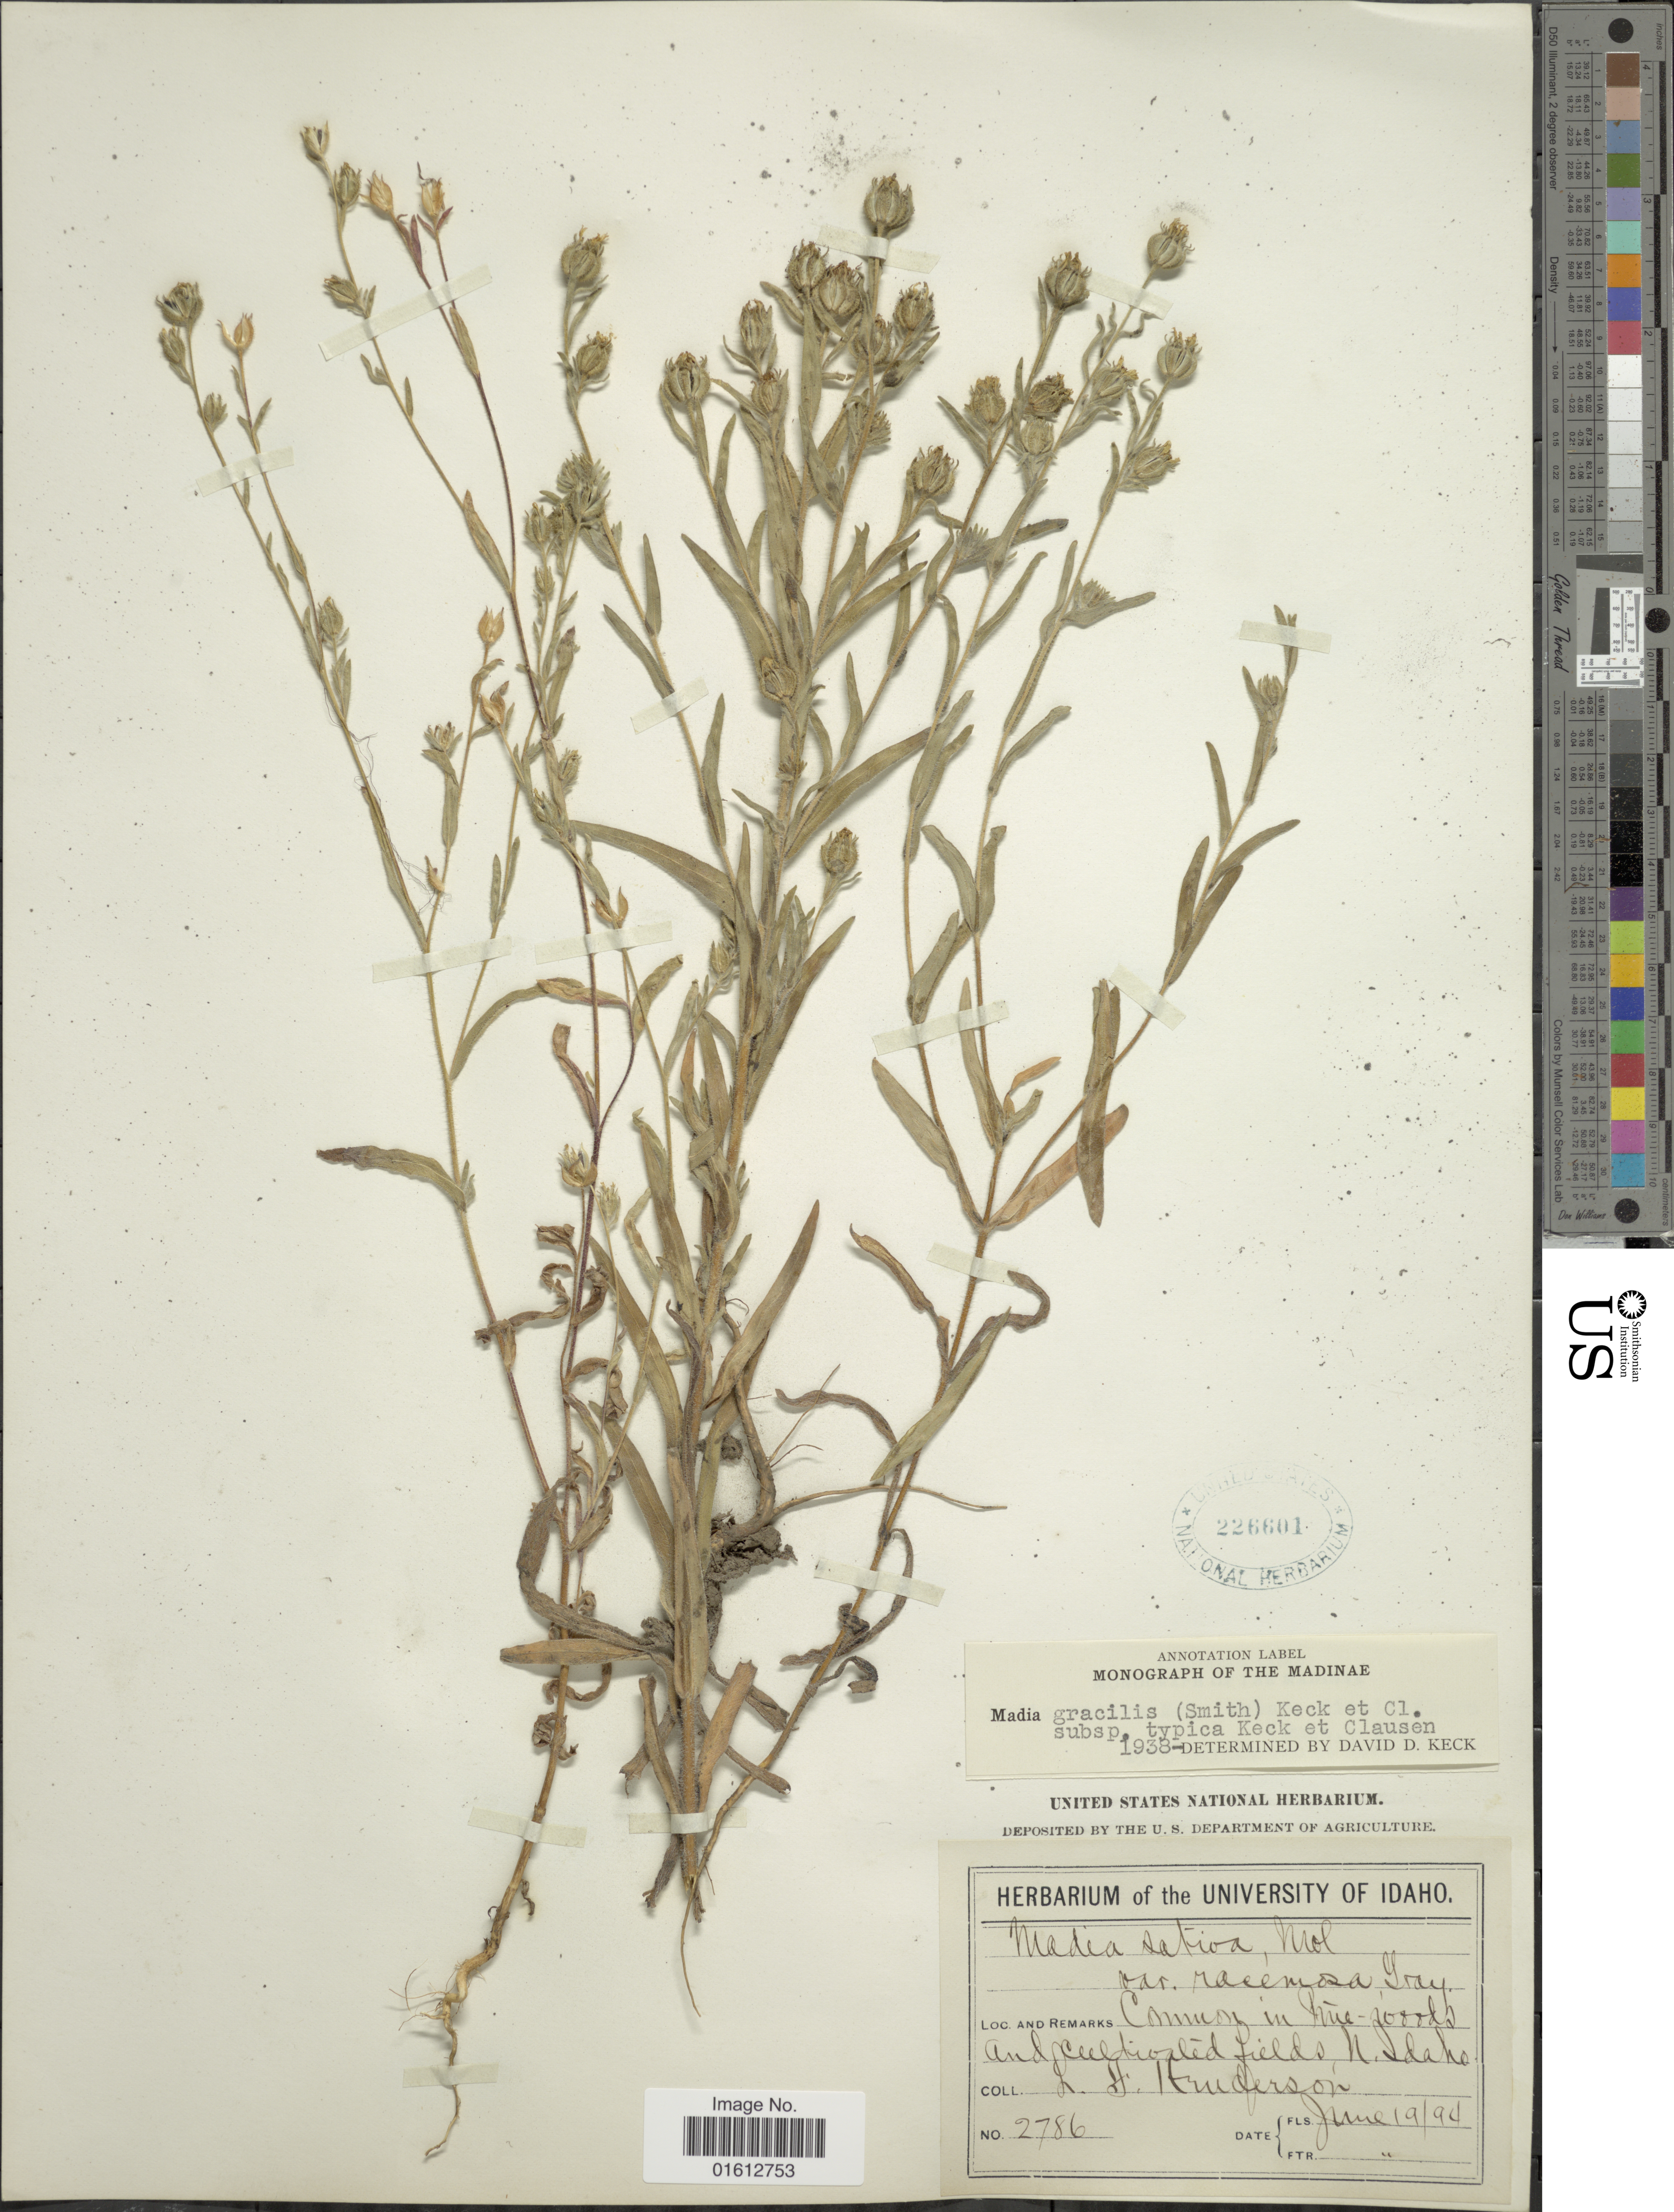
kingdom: Plantae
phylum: Tracheophyta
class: Magnoliopsida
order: Asterales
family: Asteraceae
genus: Madia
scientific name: Madia gracilis subsp. gracilis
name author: (Sm.) D.D. Keck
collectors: L. Henderson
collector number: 2786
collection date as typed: Transcribed d/m/y: 19/6/94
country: United States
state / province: Idaho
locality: Common in Pine woods and cultivated fields N. Idaho.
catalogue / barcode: US 226601